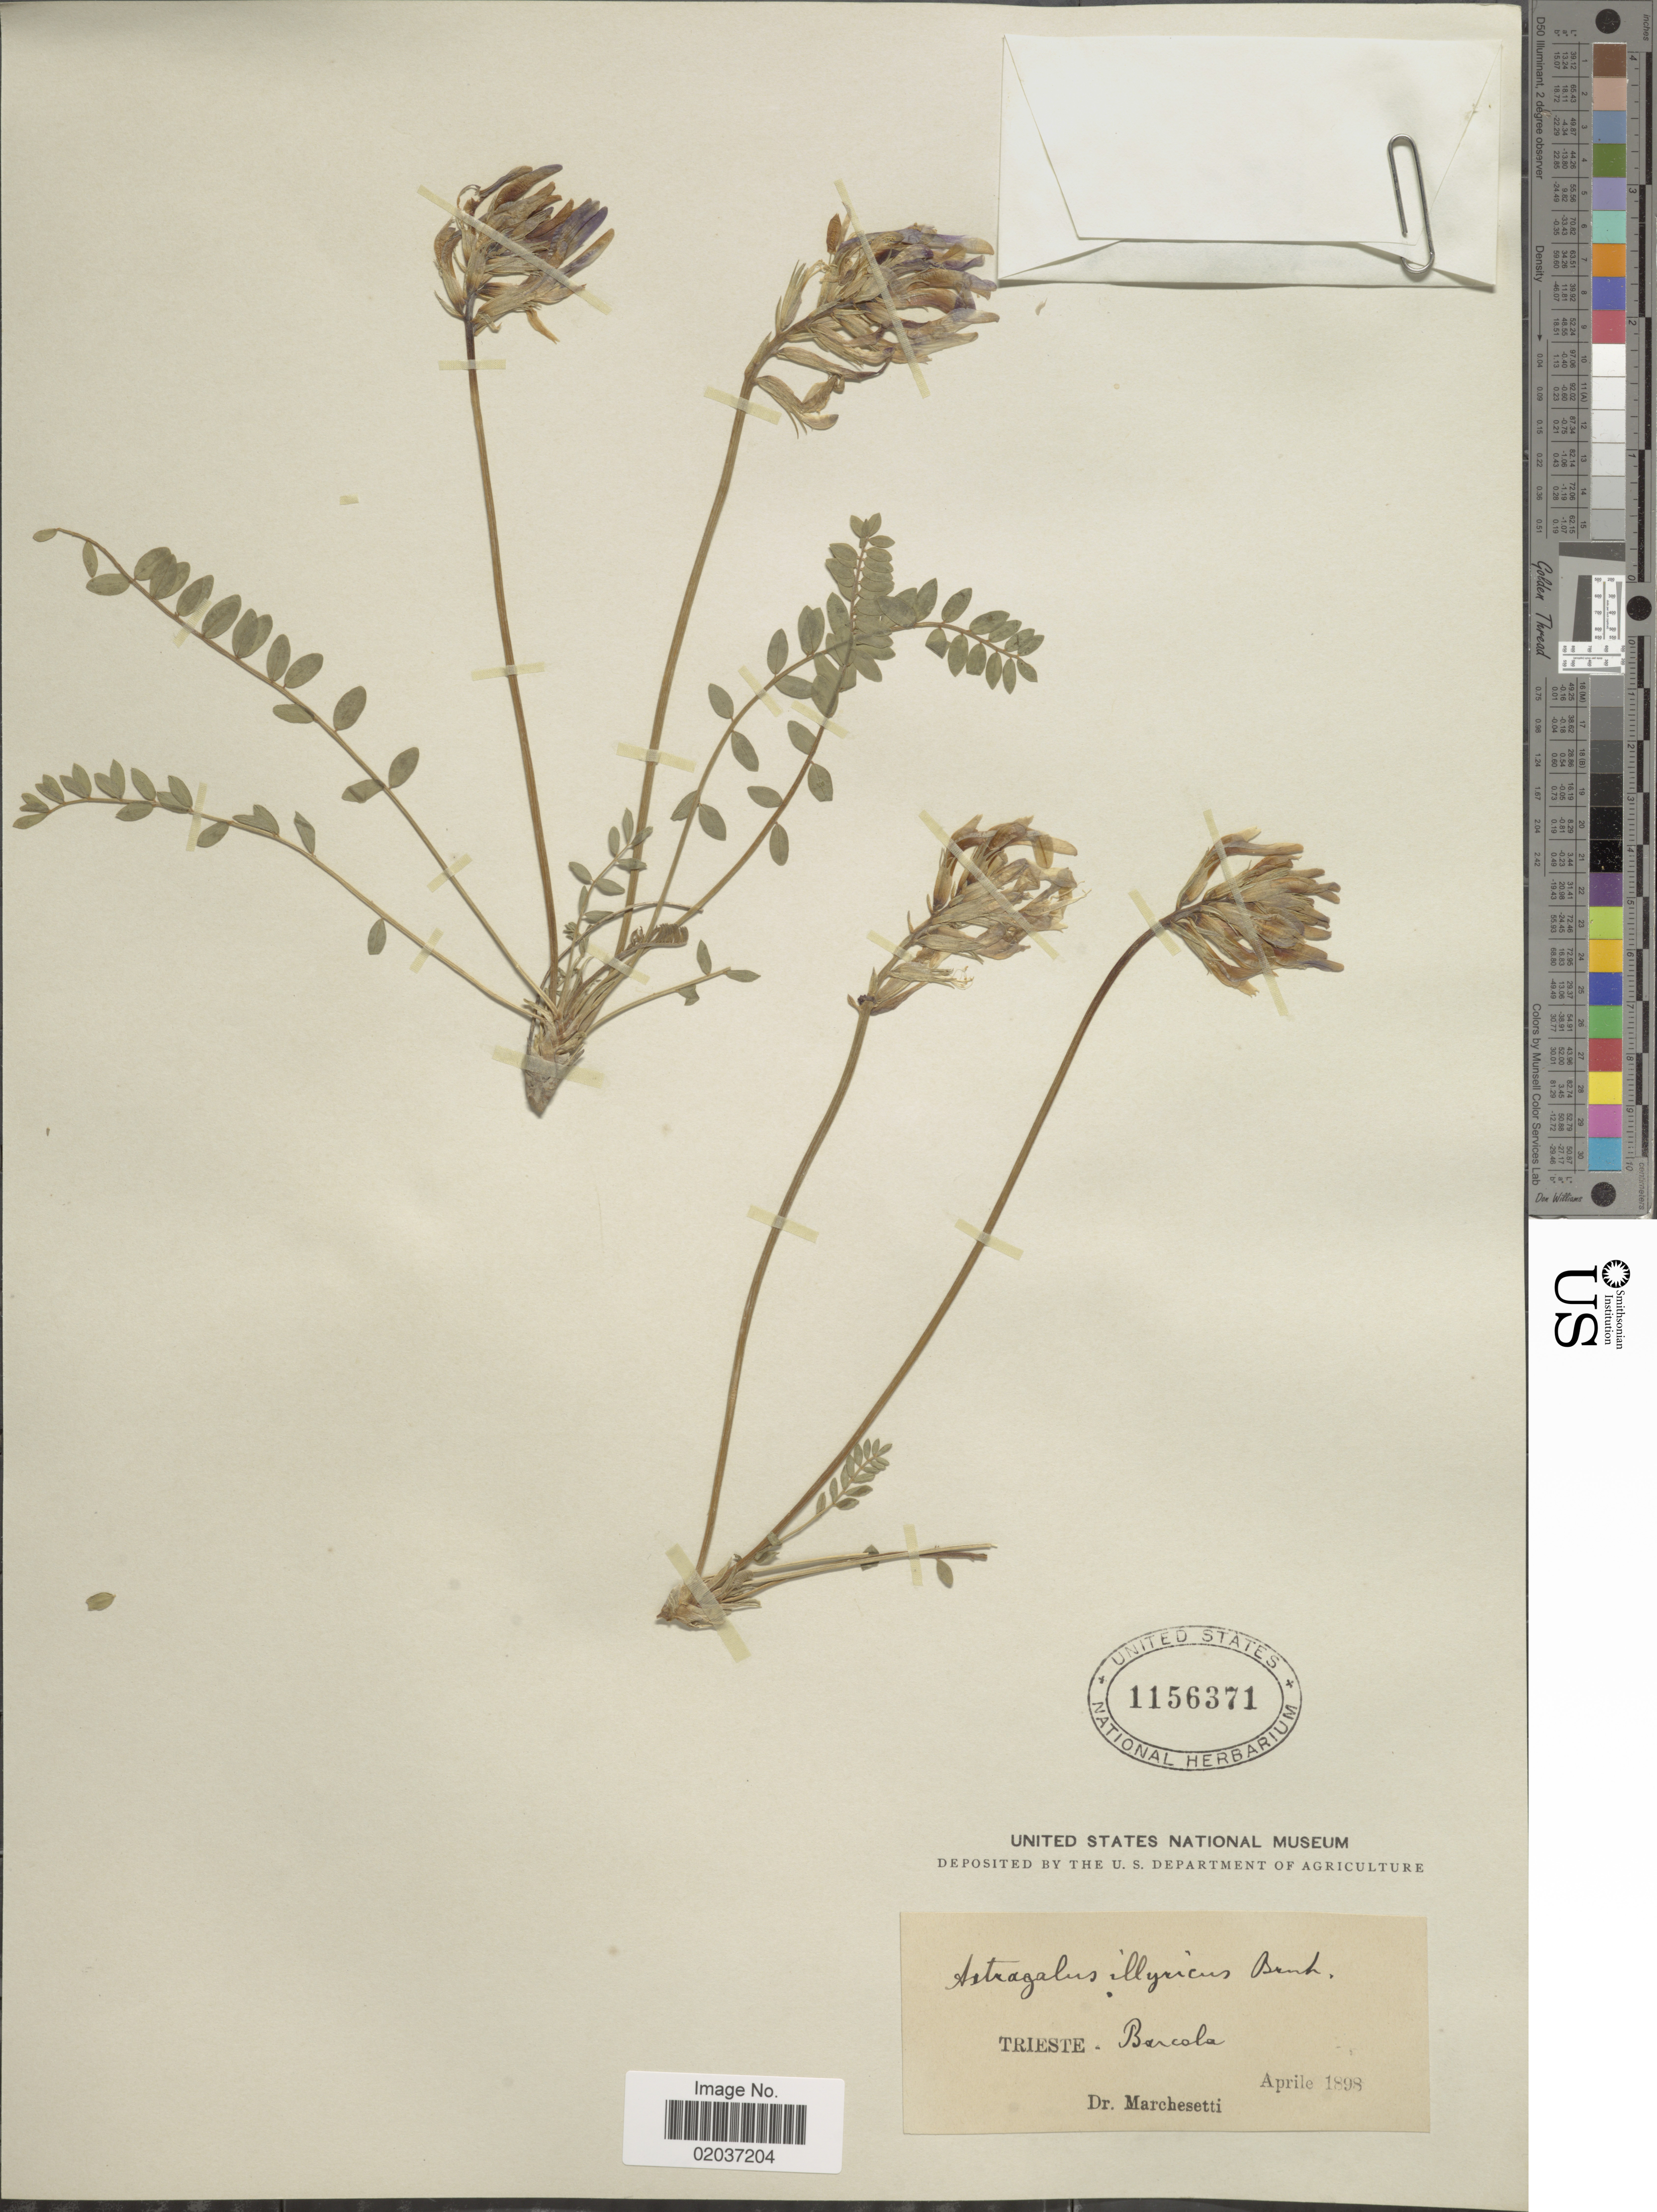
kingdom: Plantae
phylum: Tracheophyta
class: Magnoliopsida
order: Fabales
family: Fabaceae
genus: Astragalus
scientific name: Astragalus illyricus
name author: Bernh.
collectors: -. Marchesetti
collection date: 1898-04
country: Italy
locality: Trieste, Barcola.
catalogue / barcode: US 1156371